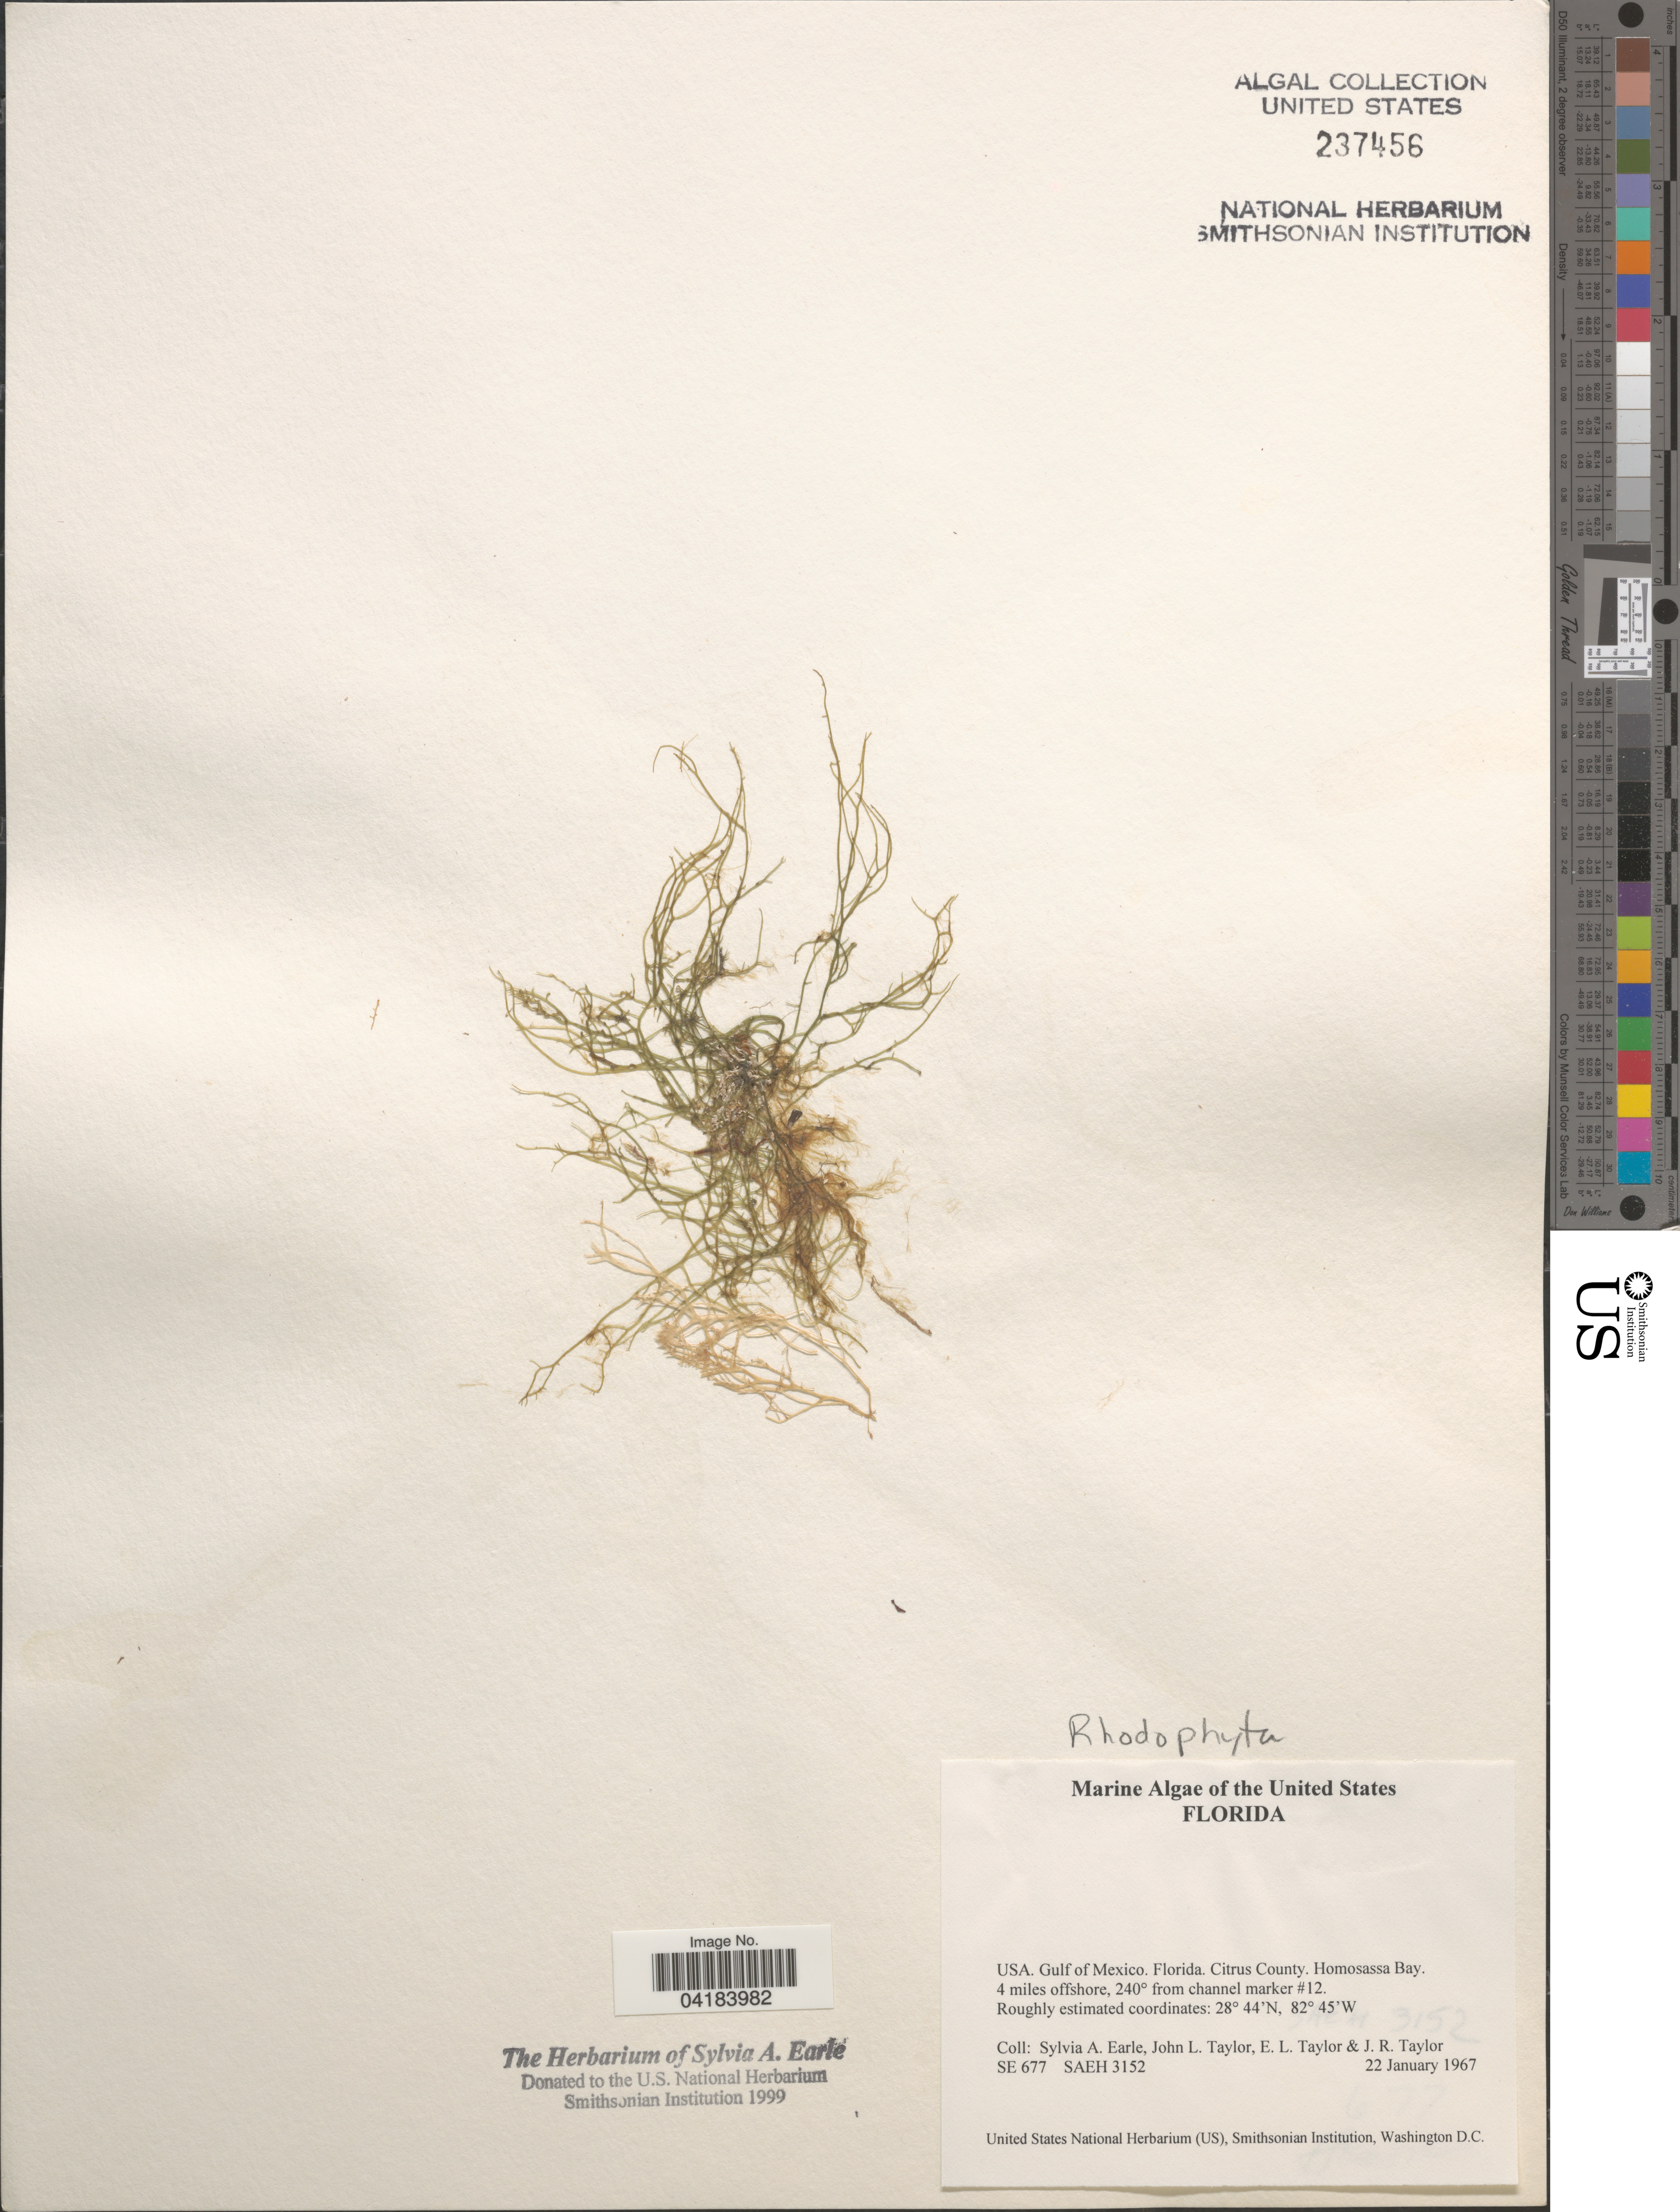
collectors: S. A. Earle, J. L. Taylor, E. L. Taylor & J. R. Taylor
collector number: SE677/SAEH3152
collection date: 1967-01-22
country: United States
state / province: Florida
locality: Gulf of Mexico. Citrus County. Homosassa Bay. 4 miles offshore, 240° from channel marker #12.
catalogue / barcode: US 237456